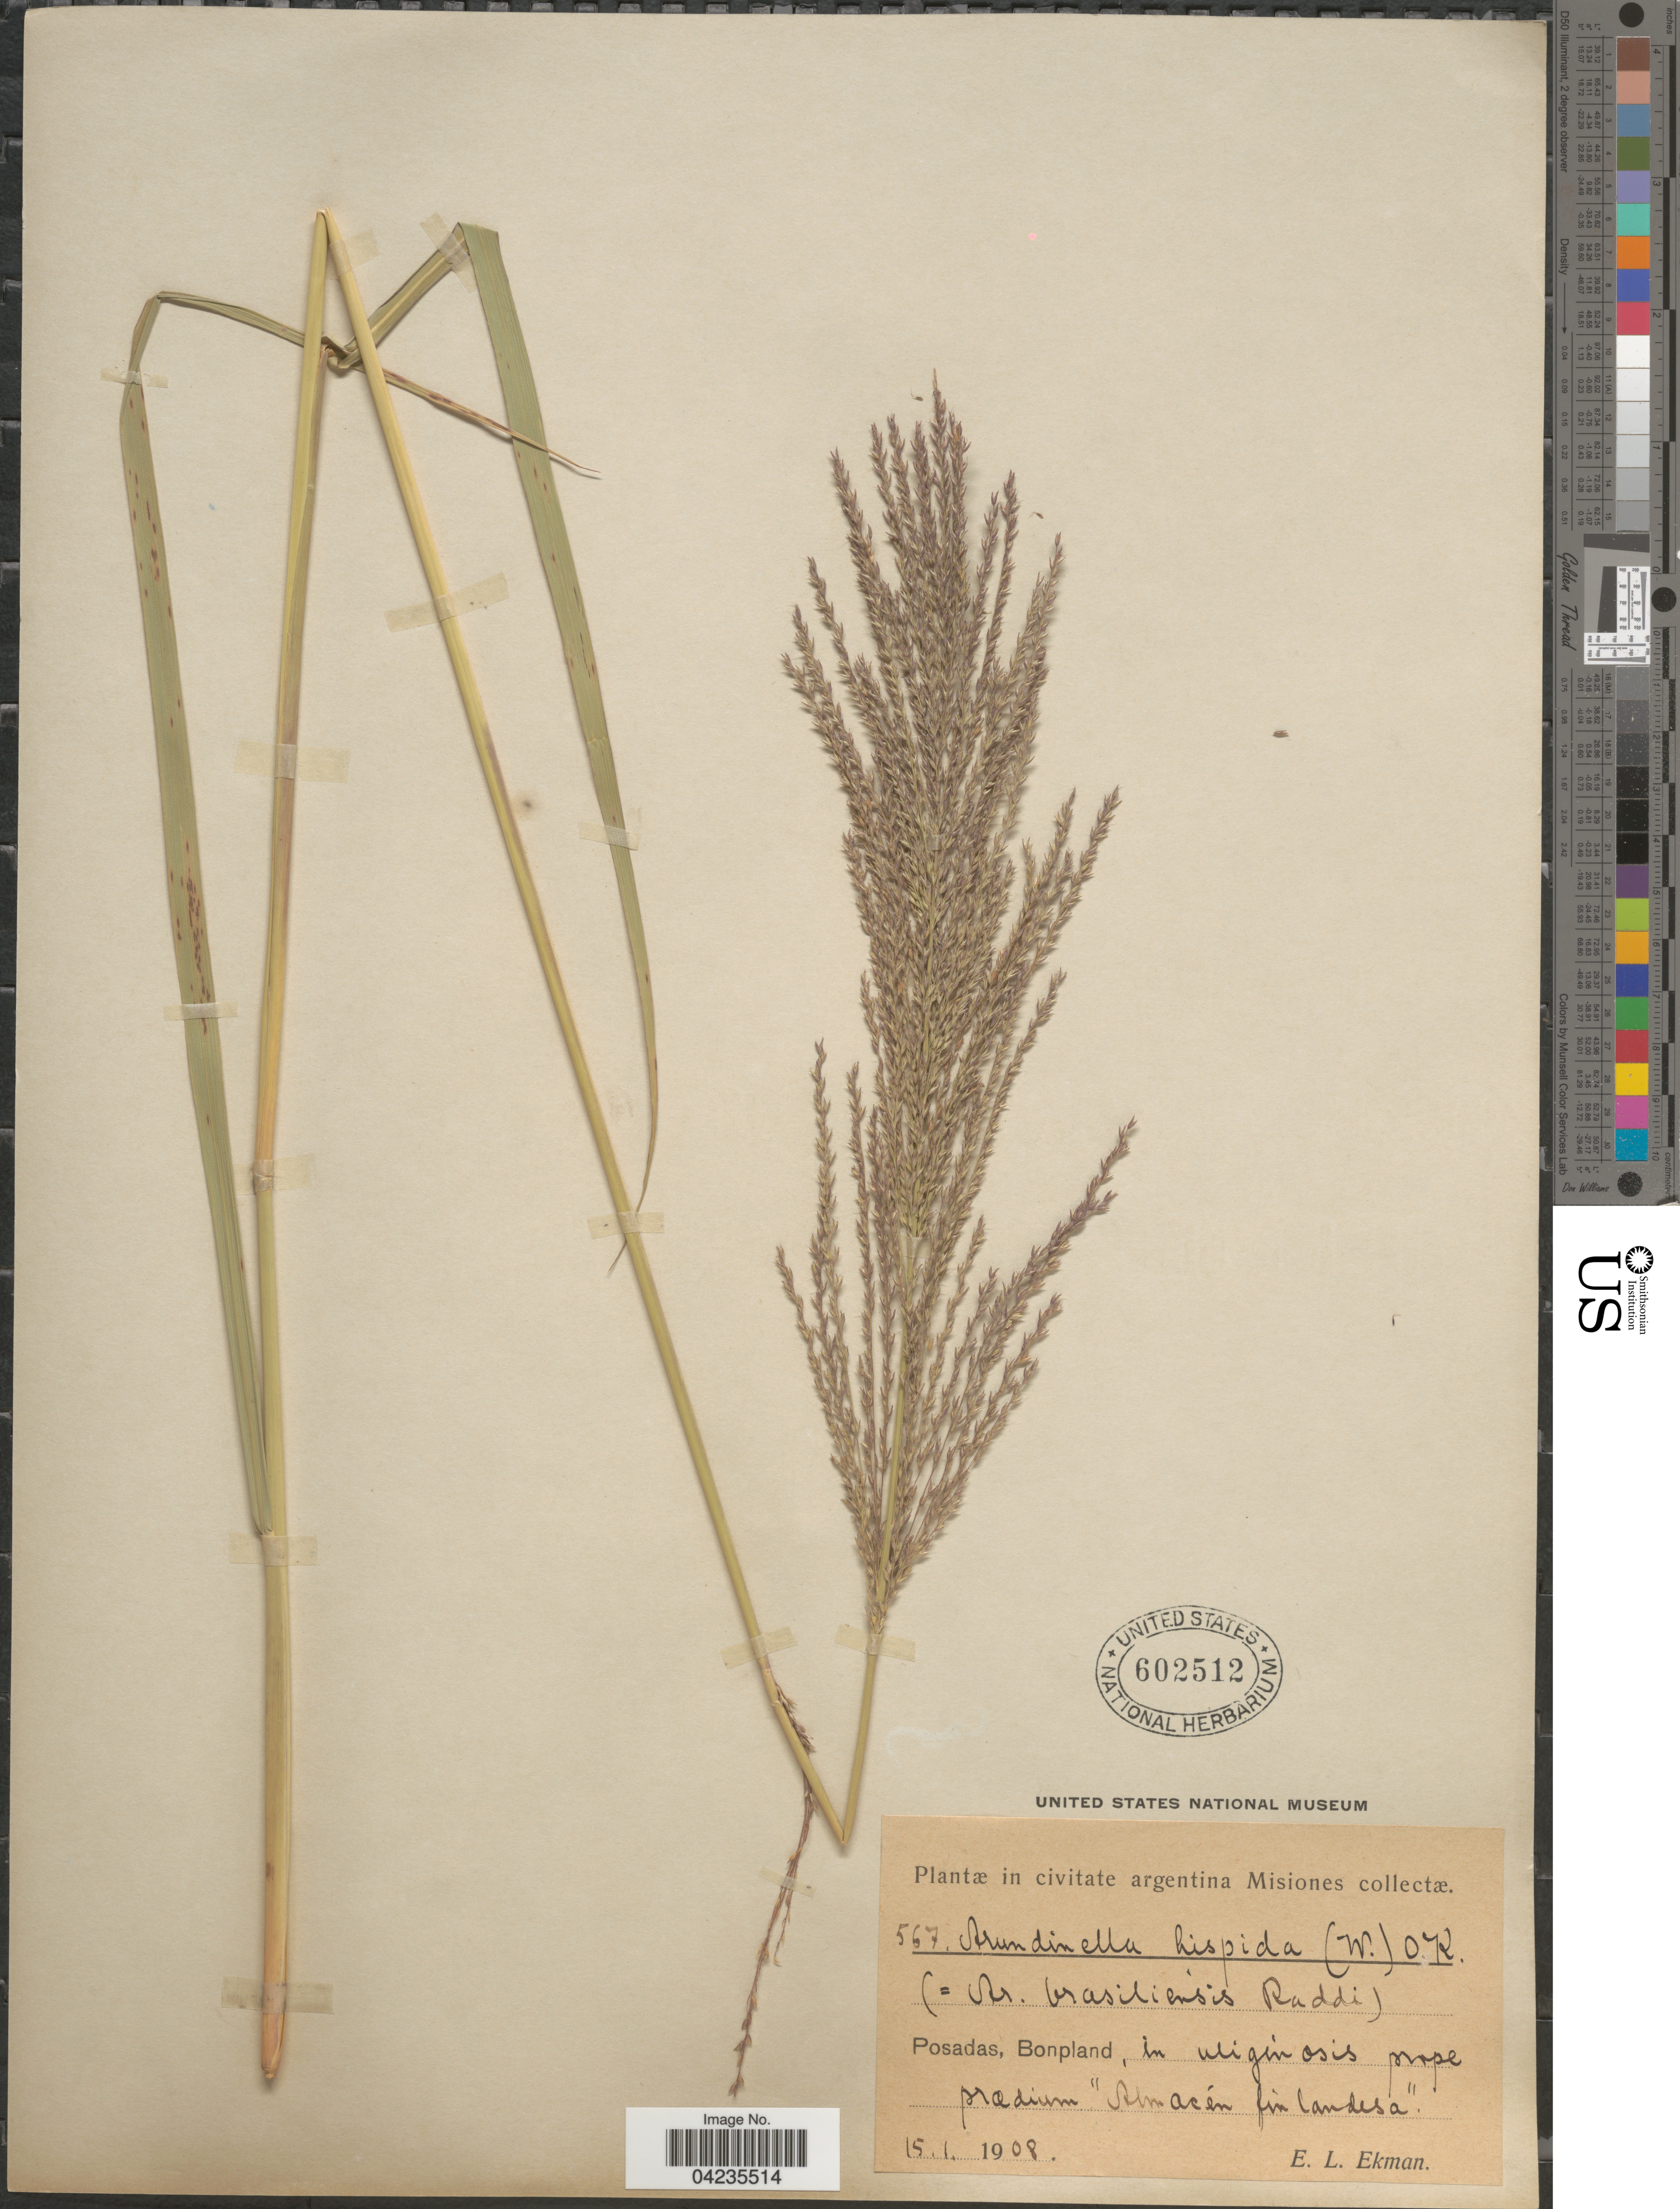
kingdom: Plantae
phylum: Tracheophyta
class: Liliopsida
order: Poales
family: Poaceae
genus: Arundinella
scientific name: Arundinella hispida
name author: (Humb. & Bonpl. ex Willd.) Kuntze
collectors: E. L. Ekman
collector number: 567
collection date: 1908-01-15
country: Argentina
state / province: Misiones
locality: Posadas, Bonpland, in uliginosis prope pradium "Atmacén fin Candesa".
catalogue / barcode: US 602512